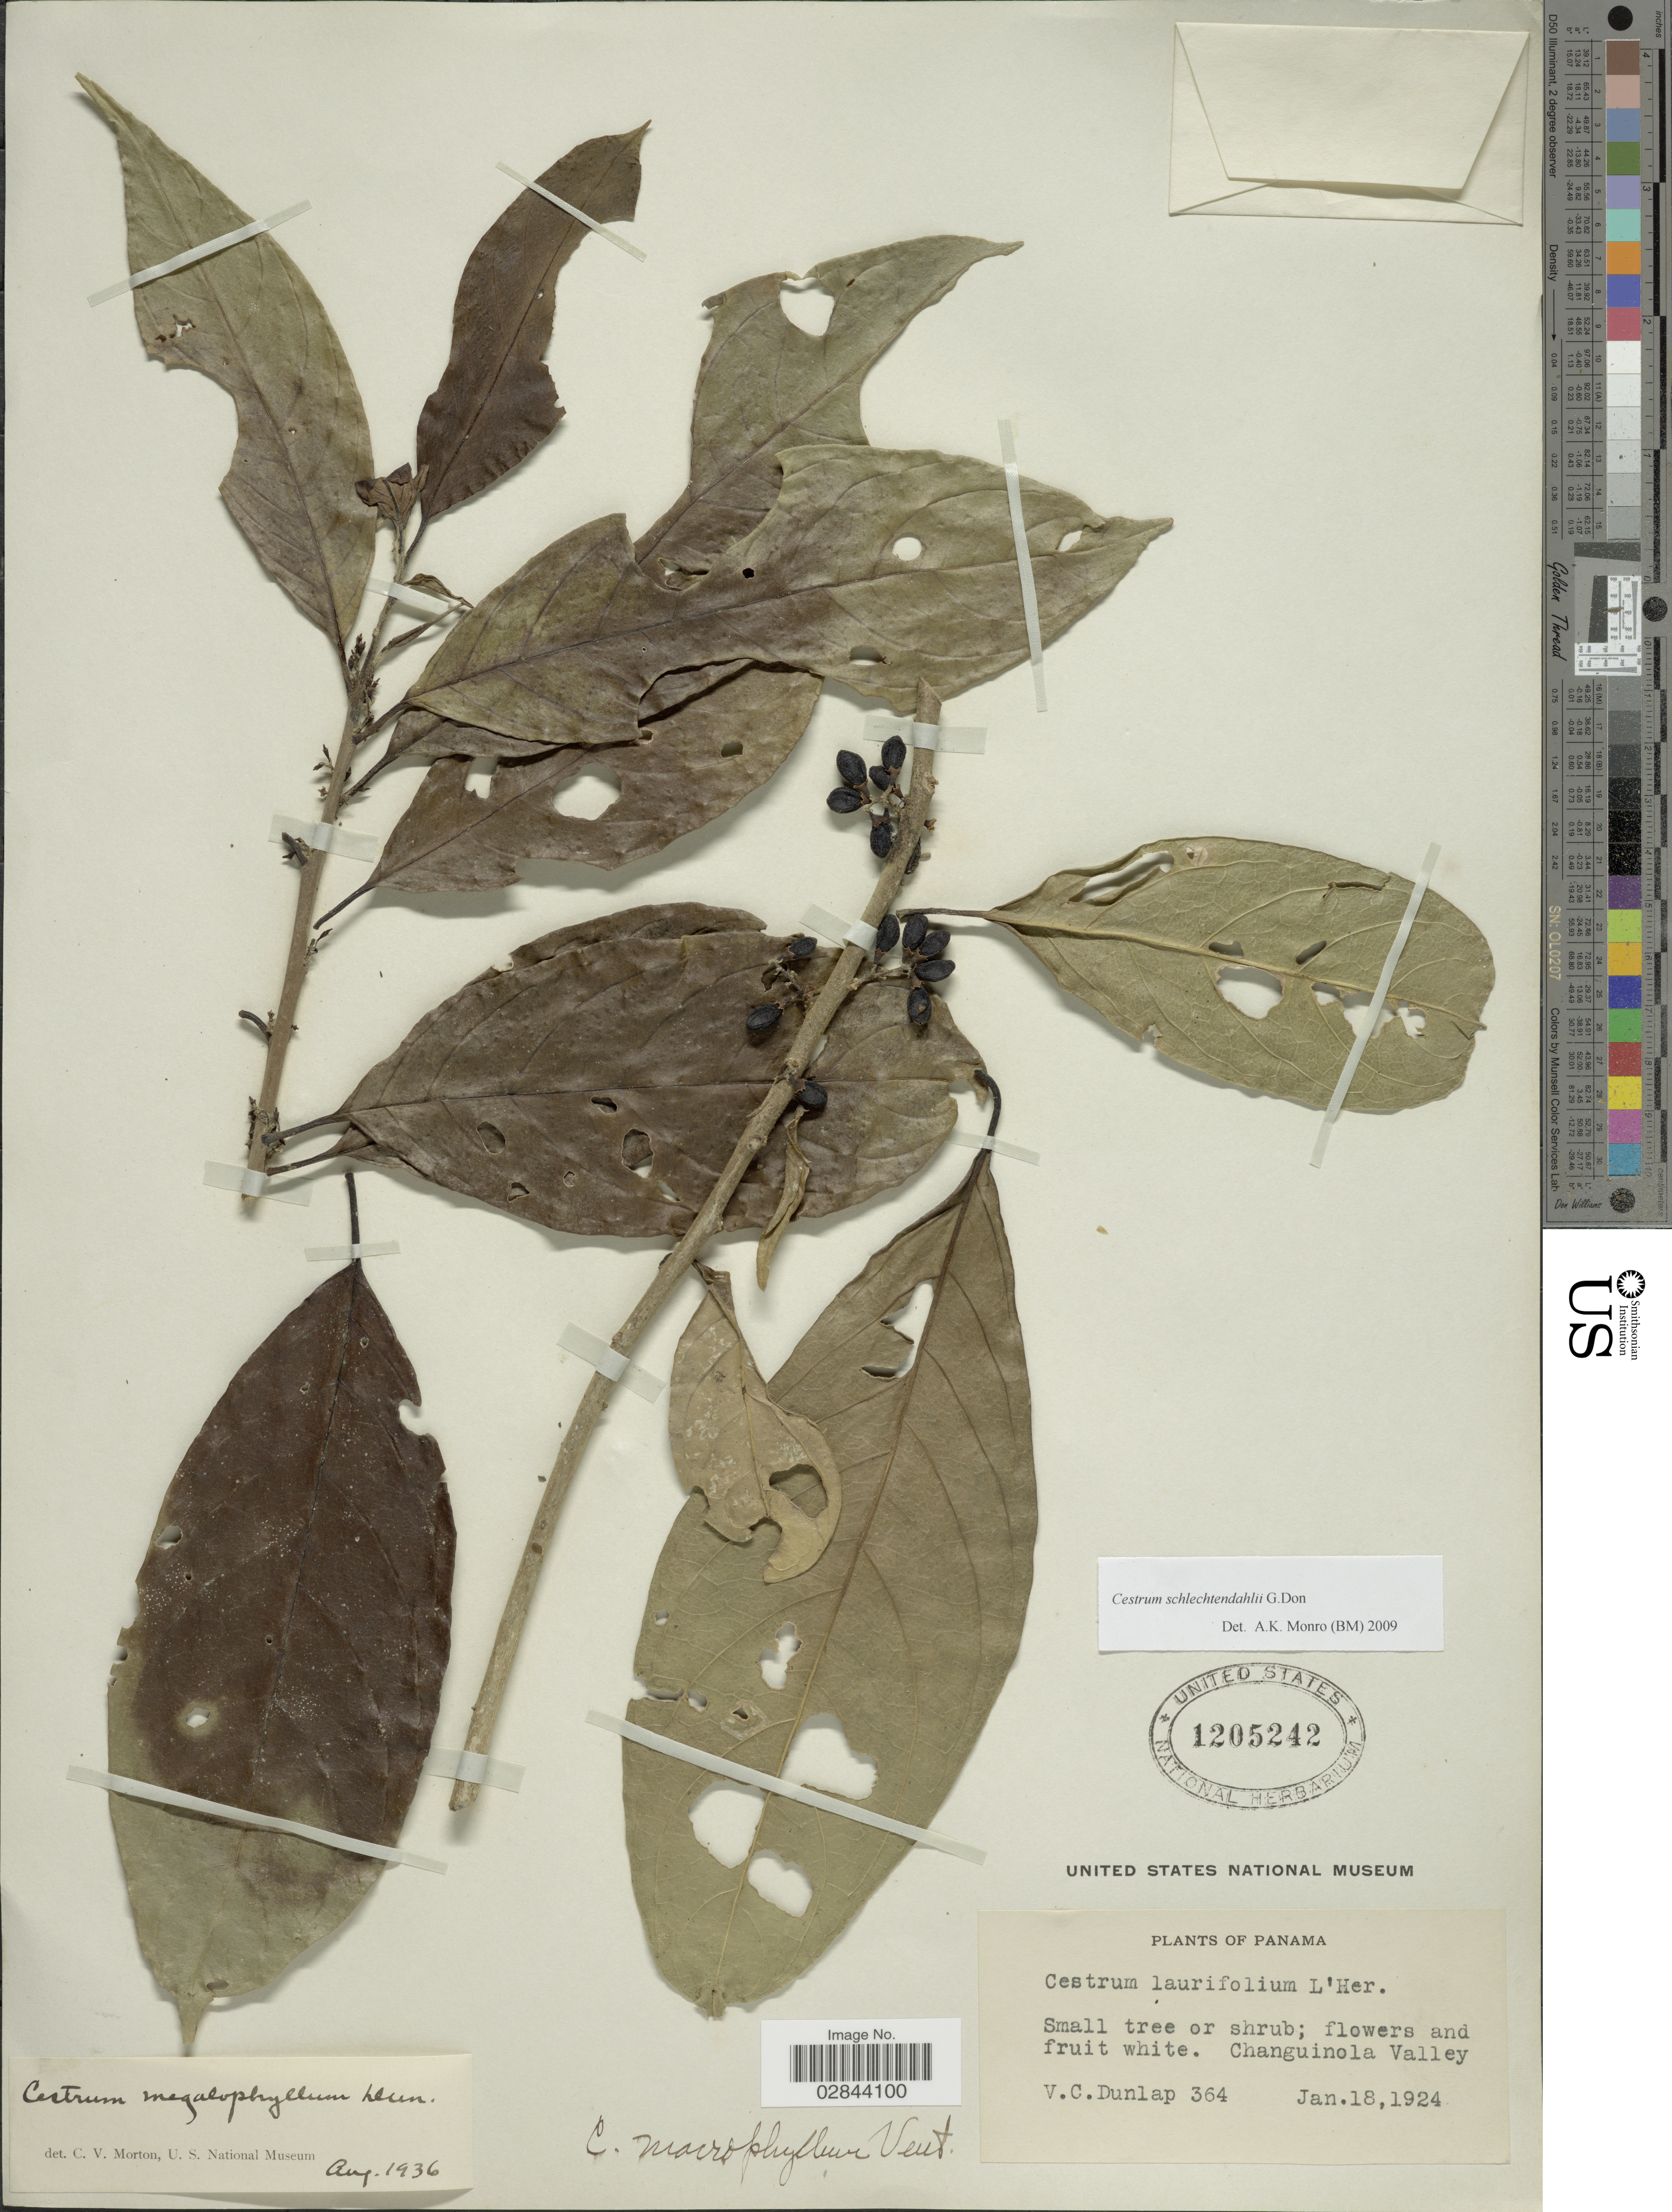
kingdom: Plantae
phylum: Tracheophyta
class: Magnoliopsida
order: Solanales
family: Solanaceae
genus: Cestrum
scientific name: Cestrum schlechtendahlii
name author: G. Don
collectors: V. C. Dunlap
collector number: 364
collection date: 1924-01-18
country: Panama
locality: Changuinola Valley.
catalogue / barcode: US 1205242